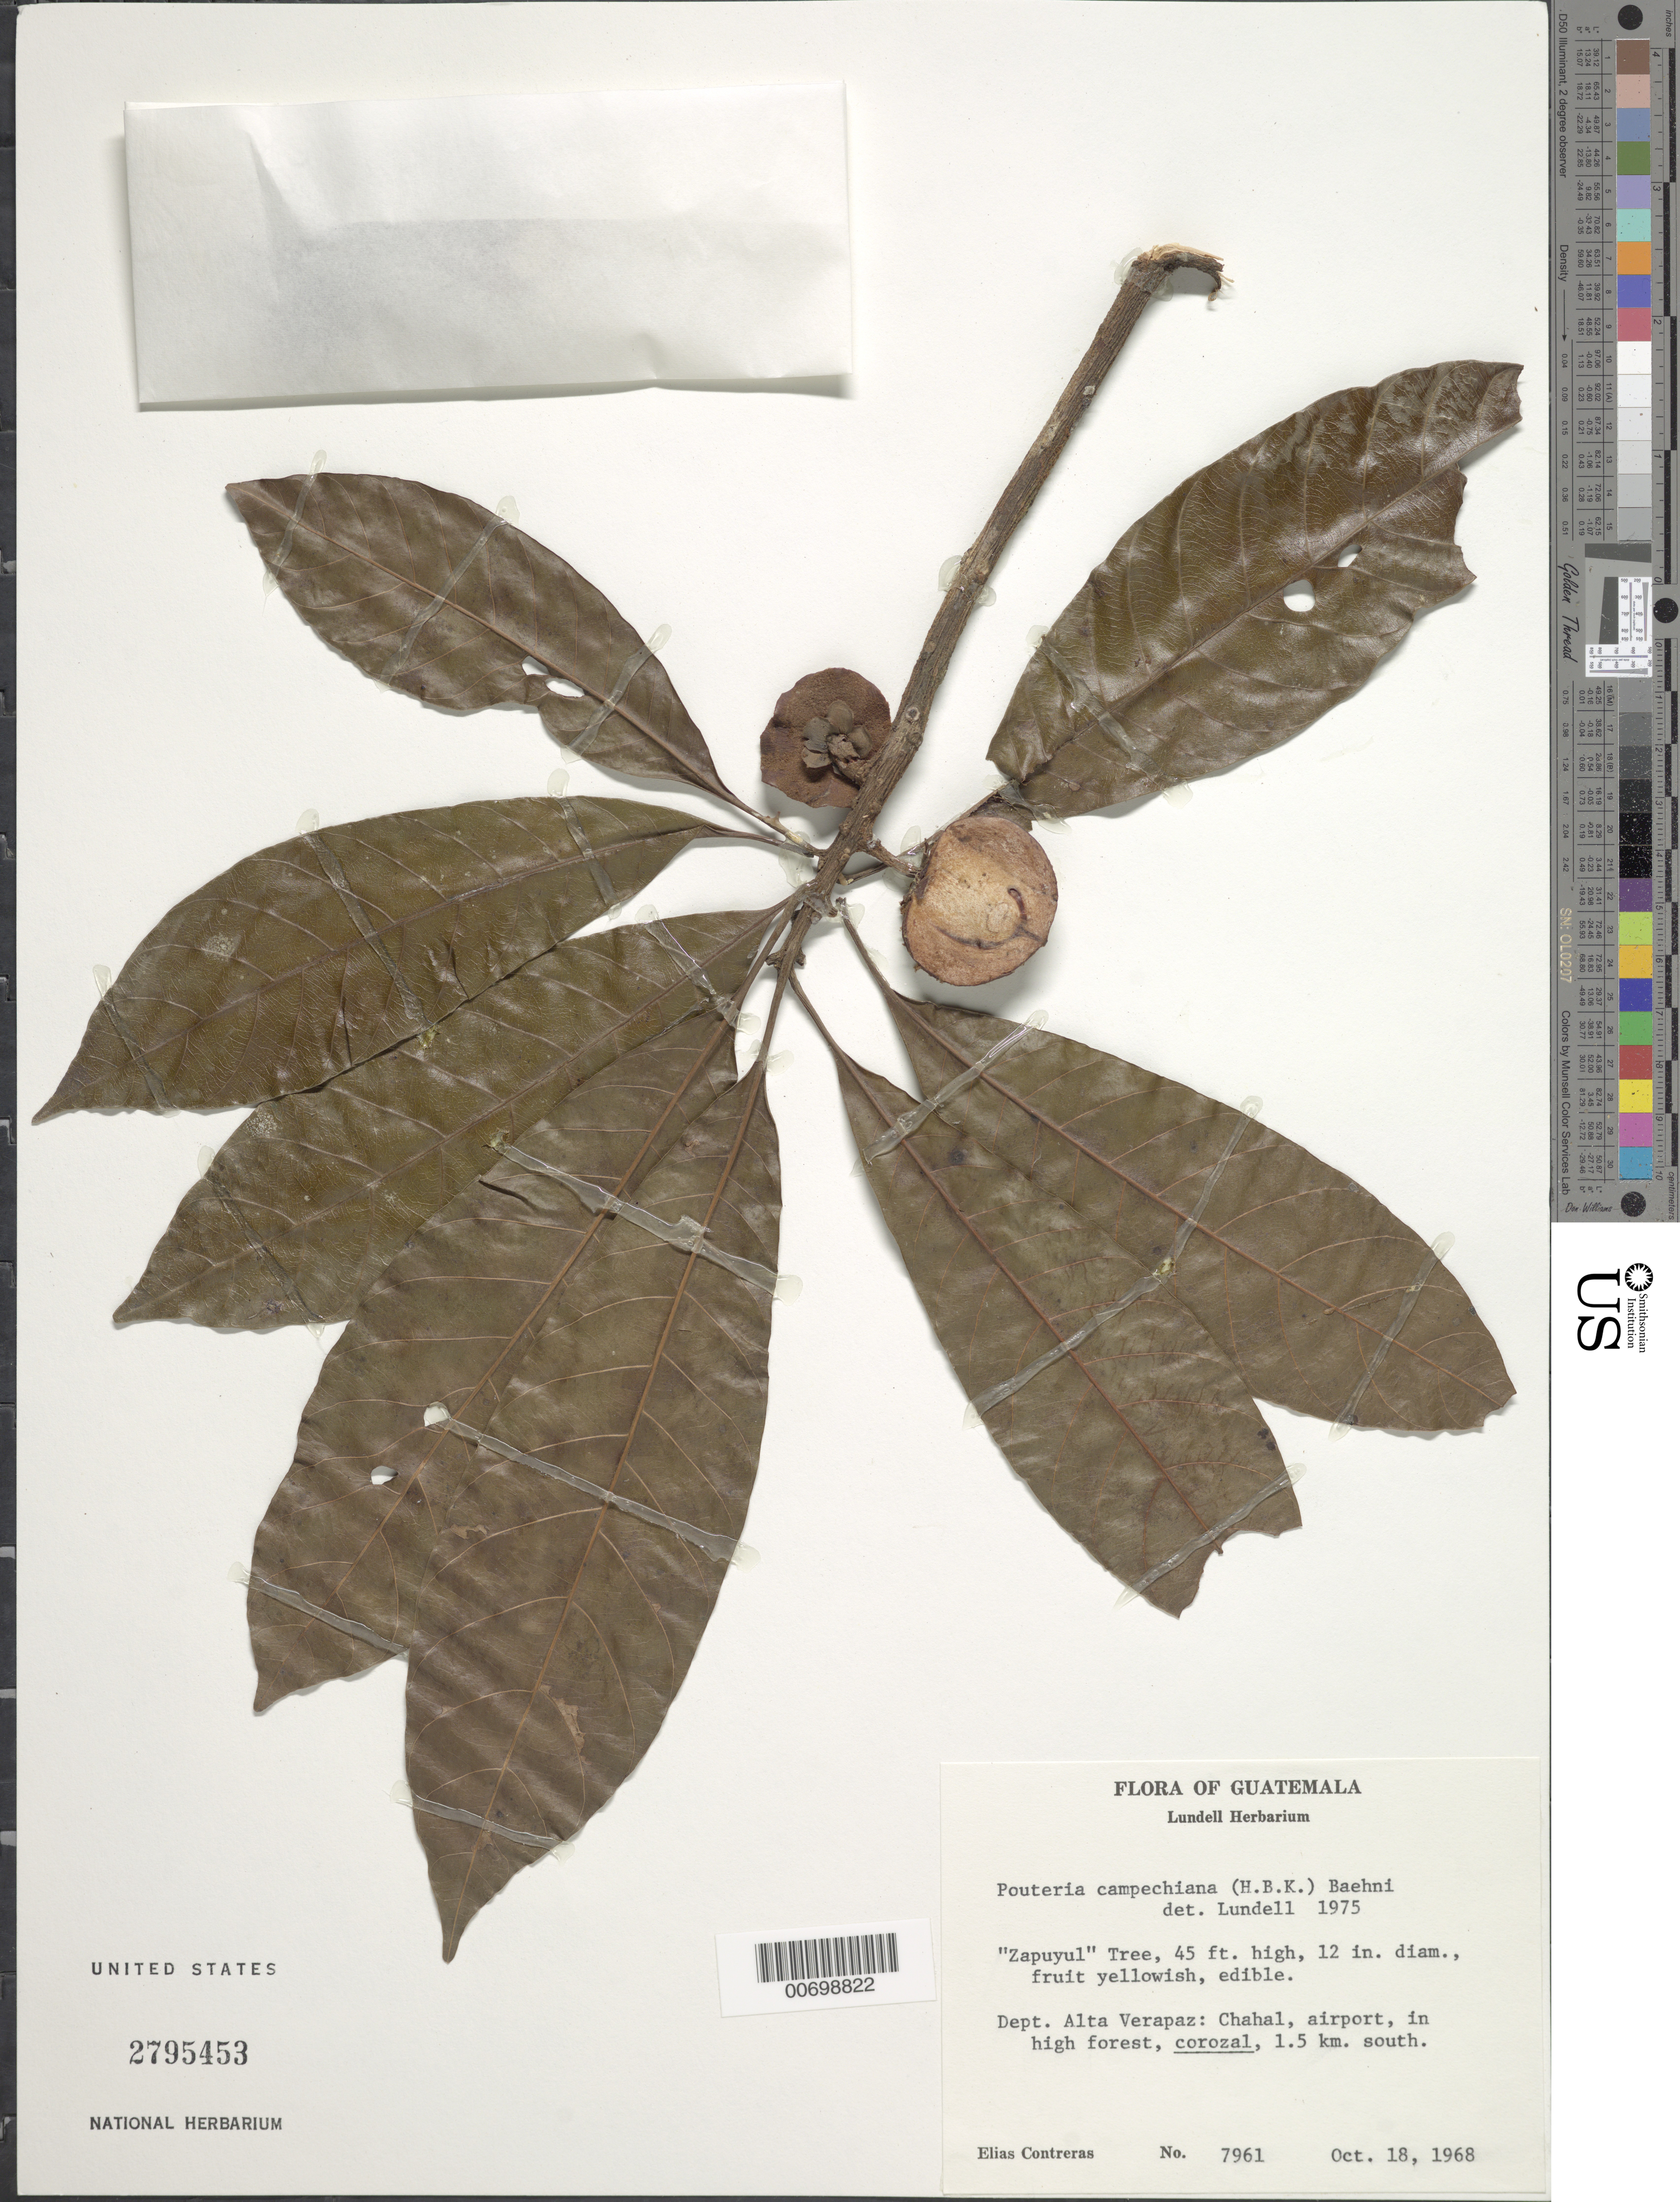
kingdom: Plantae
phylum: Tracheophyta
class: Magnoliopsida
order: Ericales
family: Sapotaceae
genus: Pouteria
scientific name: Pouteria campechiana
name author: (Kunth) Baehni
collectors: E. Contreras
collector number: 7961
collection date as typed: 18 Oct 1968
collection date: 1968-10-18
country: Guatemala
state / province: Alta Verapaz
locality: Chahal, Airport, bordering Sebol Road, 1.5 km. west.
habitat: In high forest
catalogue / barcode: US 2795453